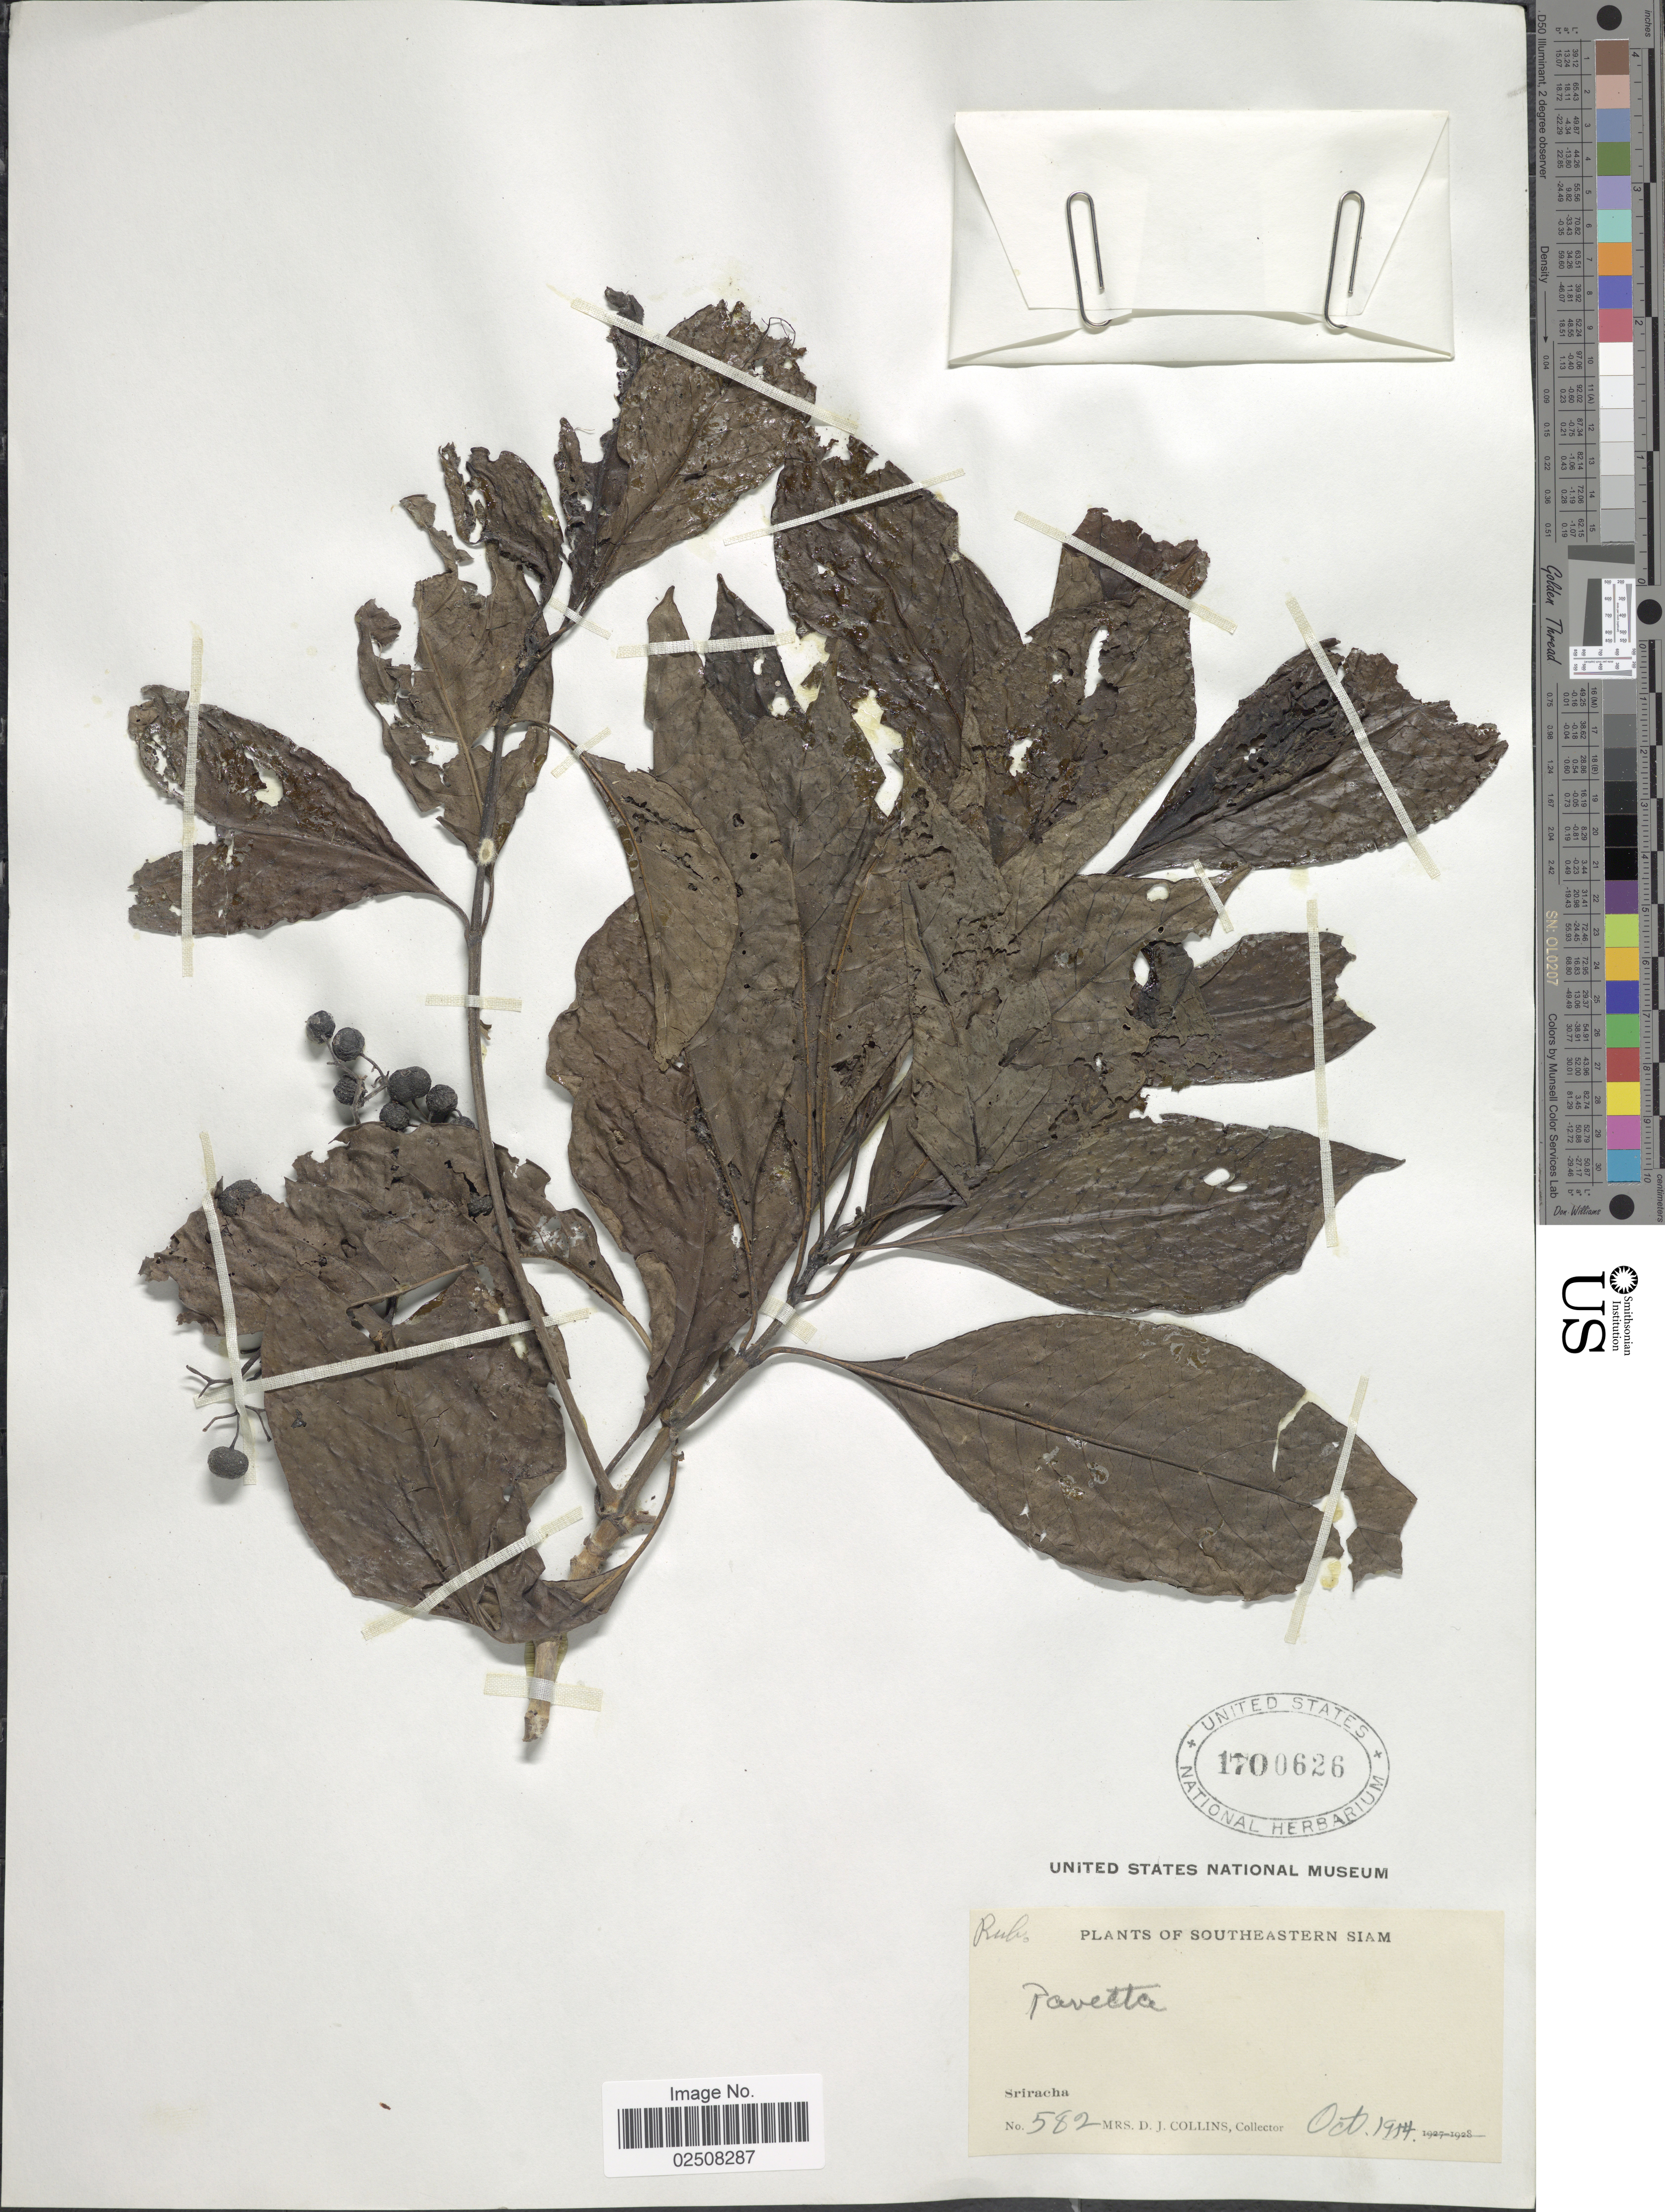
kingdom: Plantae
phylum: Tracheophyta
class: Magnoliopsida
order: Gentianales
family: Rubiaceae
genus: Pavetta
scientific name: Pavetta sp.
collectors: Mrs. D. J. Collins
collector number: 582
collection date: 1914-10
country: Thailand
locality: Southeastern Siam, Sriracha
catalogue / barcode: US 1700626